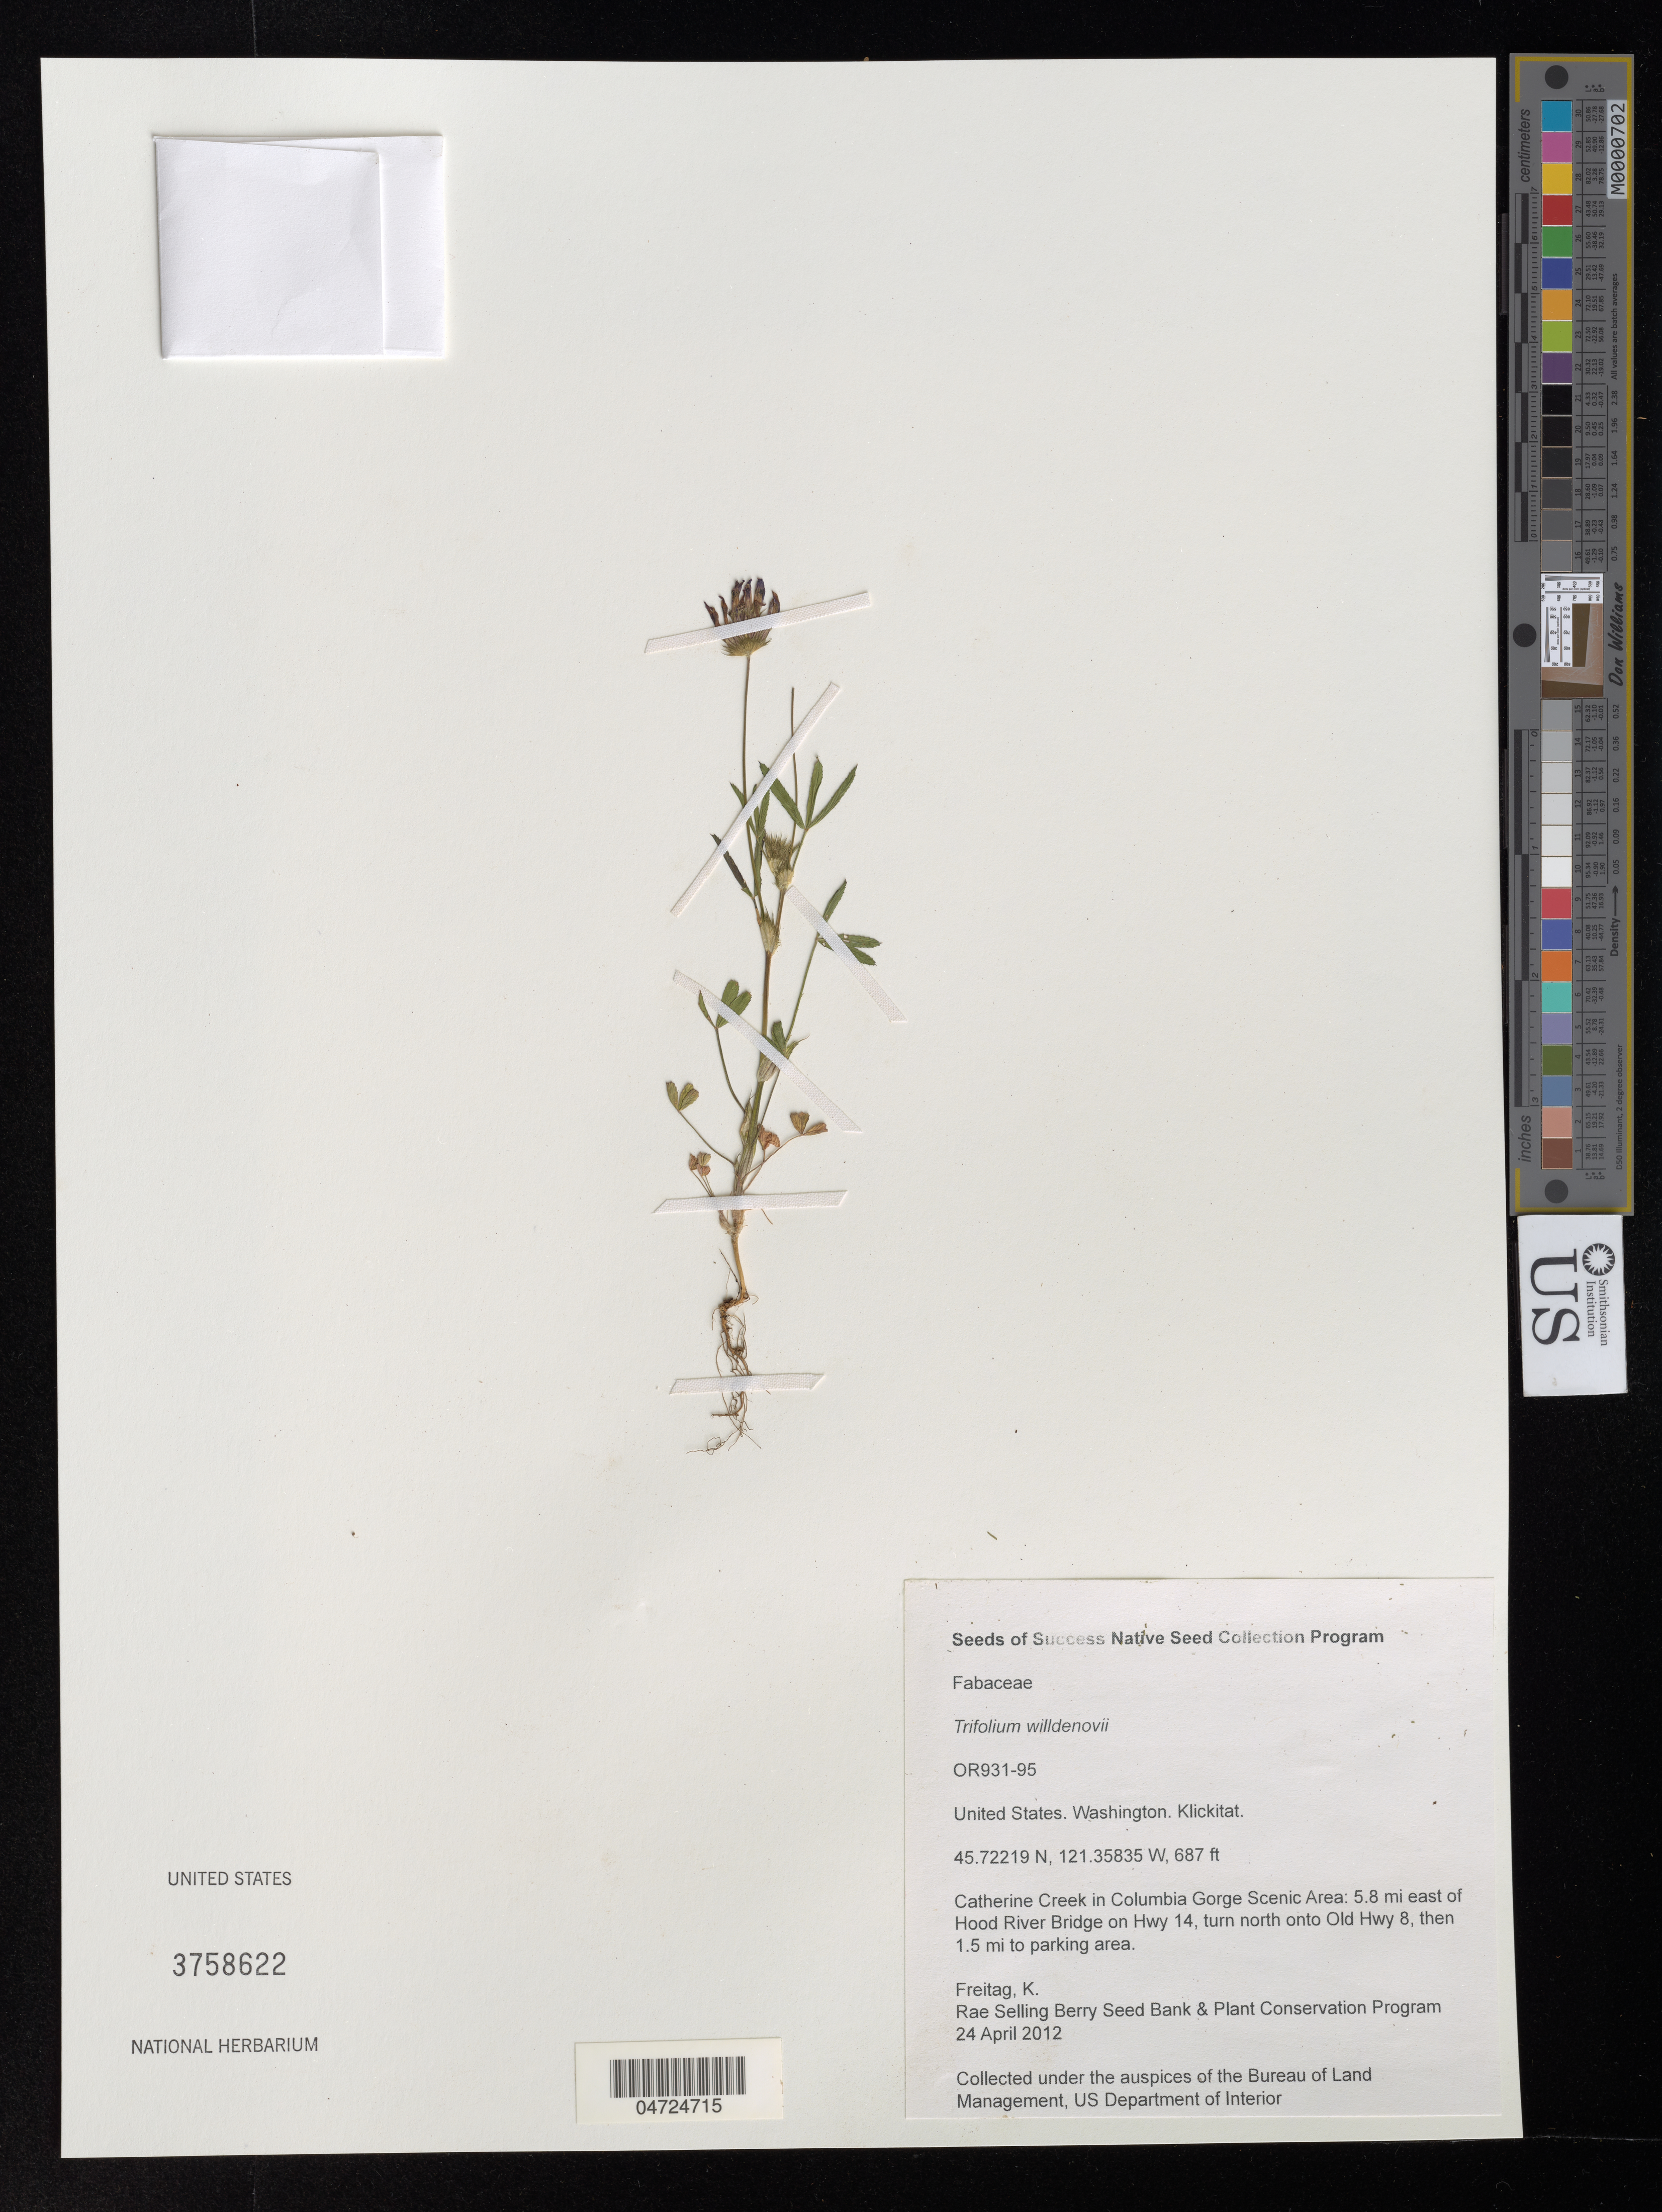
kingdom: Plantae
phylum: Tracheophyta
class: Magnoliopsida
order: Fabales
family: Fabaceae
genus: Trifolium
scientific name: Trifolium willdenovii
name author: Spreng.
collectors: K. Freitag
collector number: OR931-95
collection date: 2012-04-24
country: United States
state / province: Washington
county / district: Klickitat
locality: Klickitat. Catherine Creek in Columbia Gorge Scenic Area: 5.8 mi east of Hood River Bridge on Hwy 14, turn north onto Old Hwy 8, then 1.5 mi to parking area.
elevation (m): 209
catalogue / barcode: US 3758622